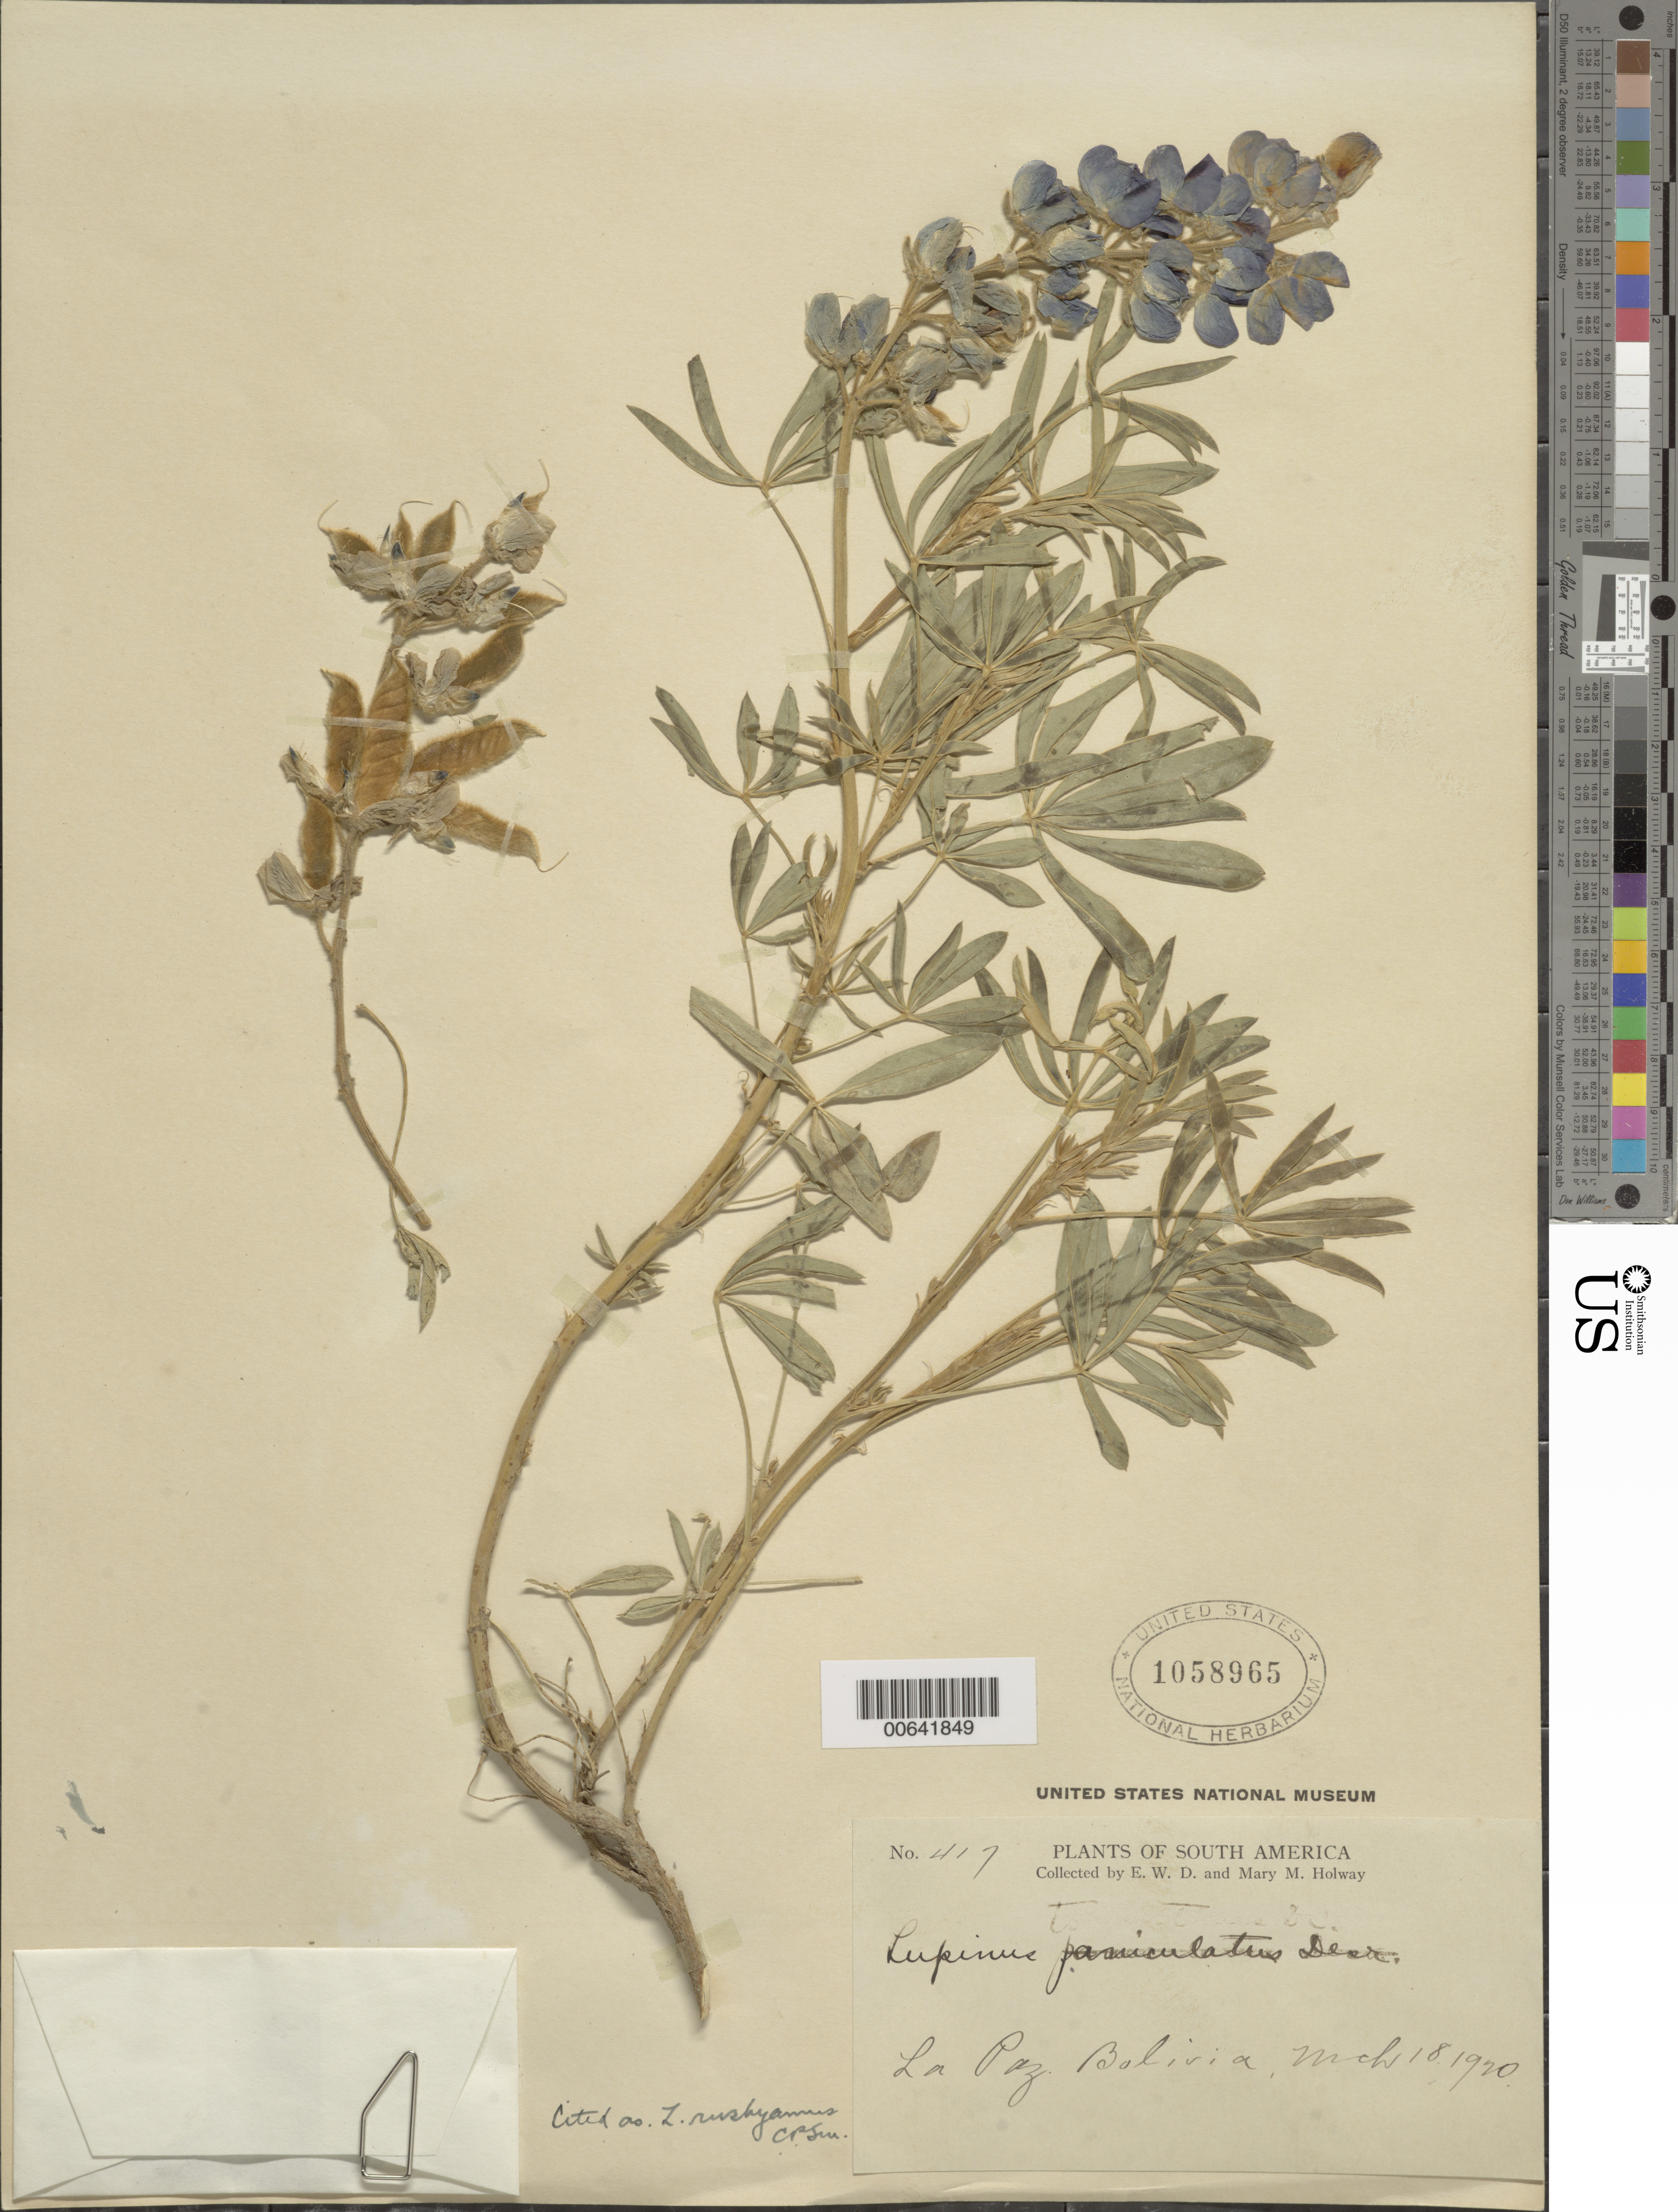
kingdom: Plantae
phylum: Tracheophyta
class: Magnoliopsida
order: Fabales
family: Fabaceae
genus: Lupinus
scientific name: Lupinus rusbyanus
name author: C.P. Sm.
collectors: E. W. D. Holway & M. M. Holway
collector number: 417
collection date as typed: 18 Mar 1920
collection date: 1920-03-18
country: Bolivia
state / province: La Paz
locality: Bolivia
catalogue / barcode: US 1058965